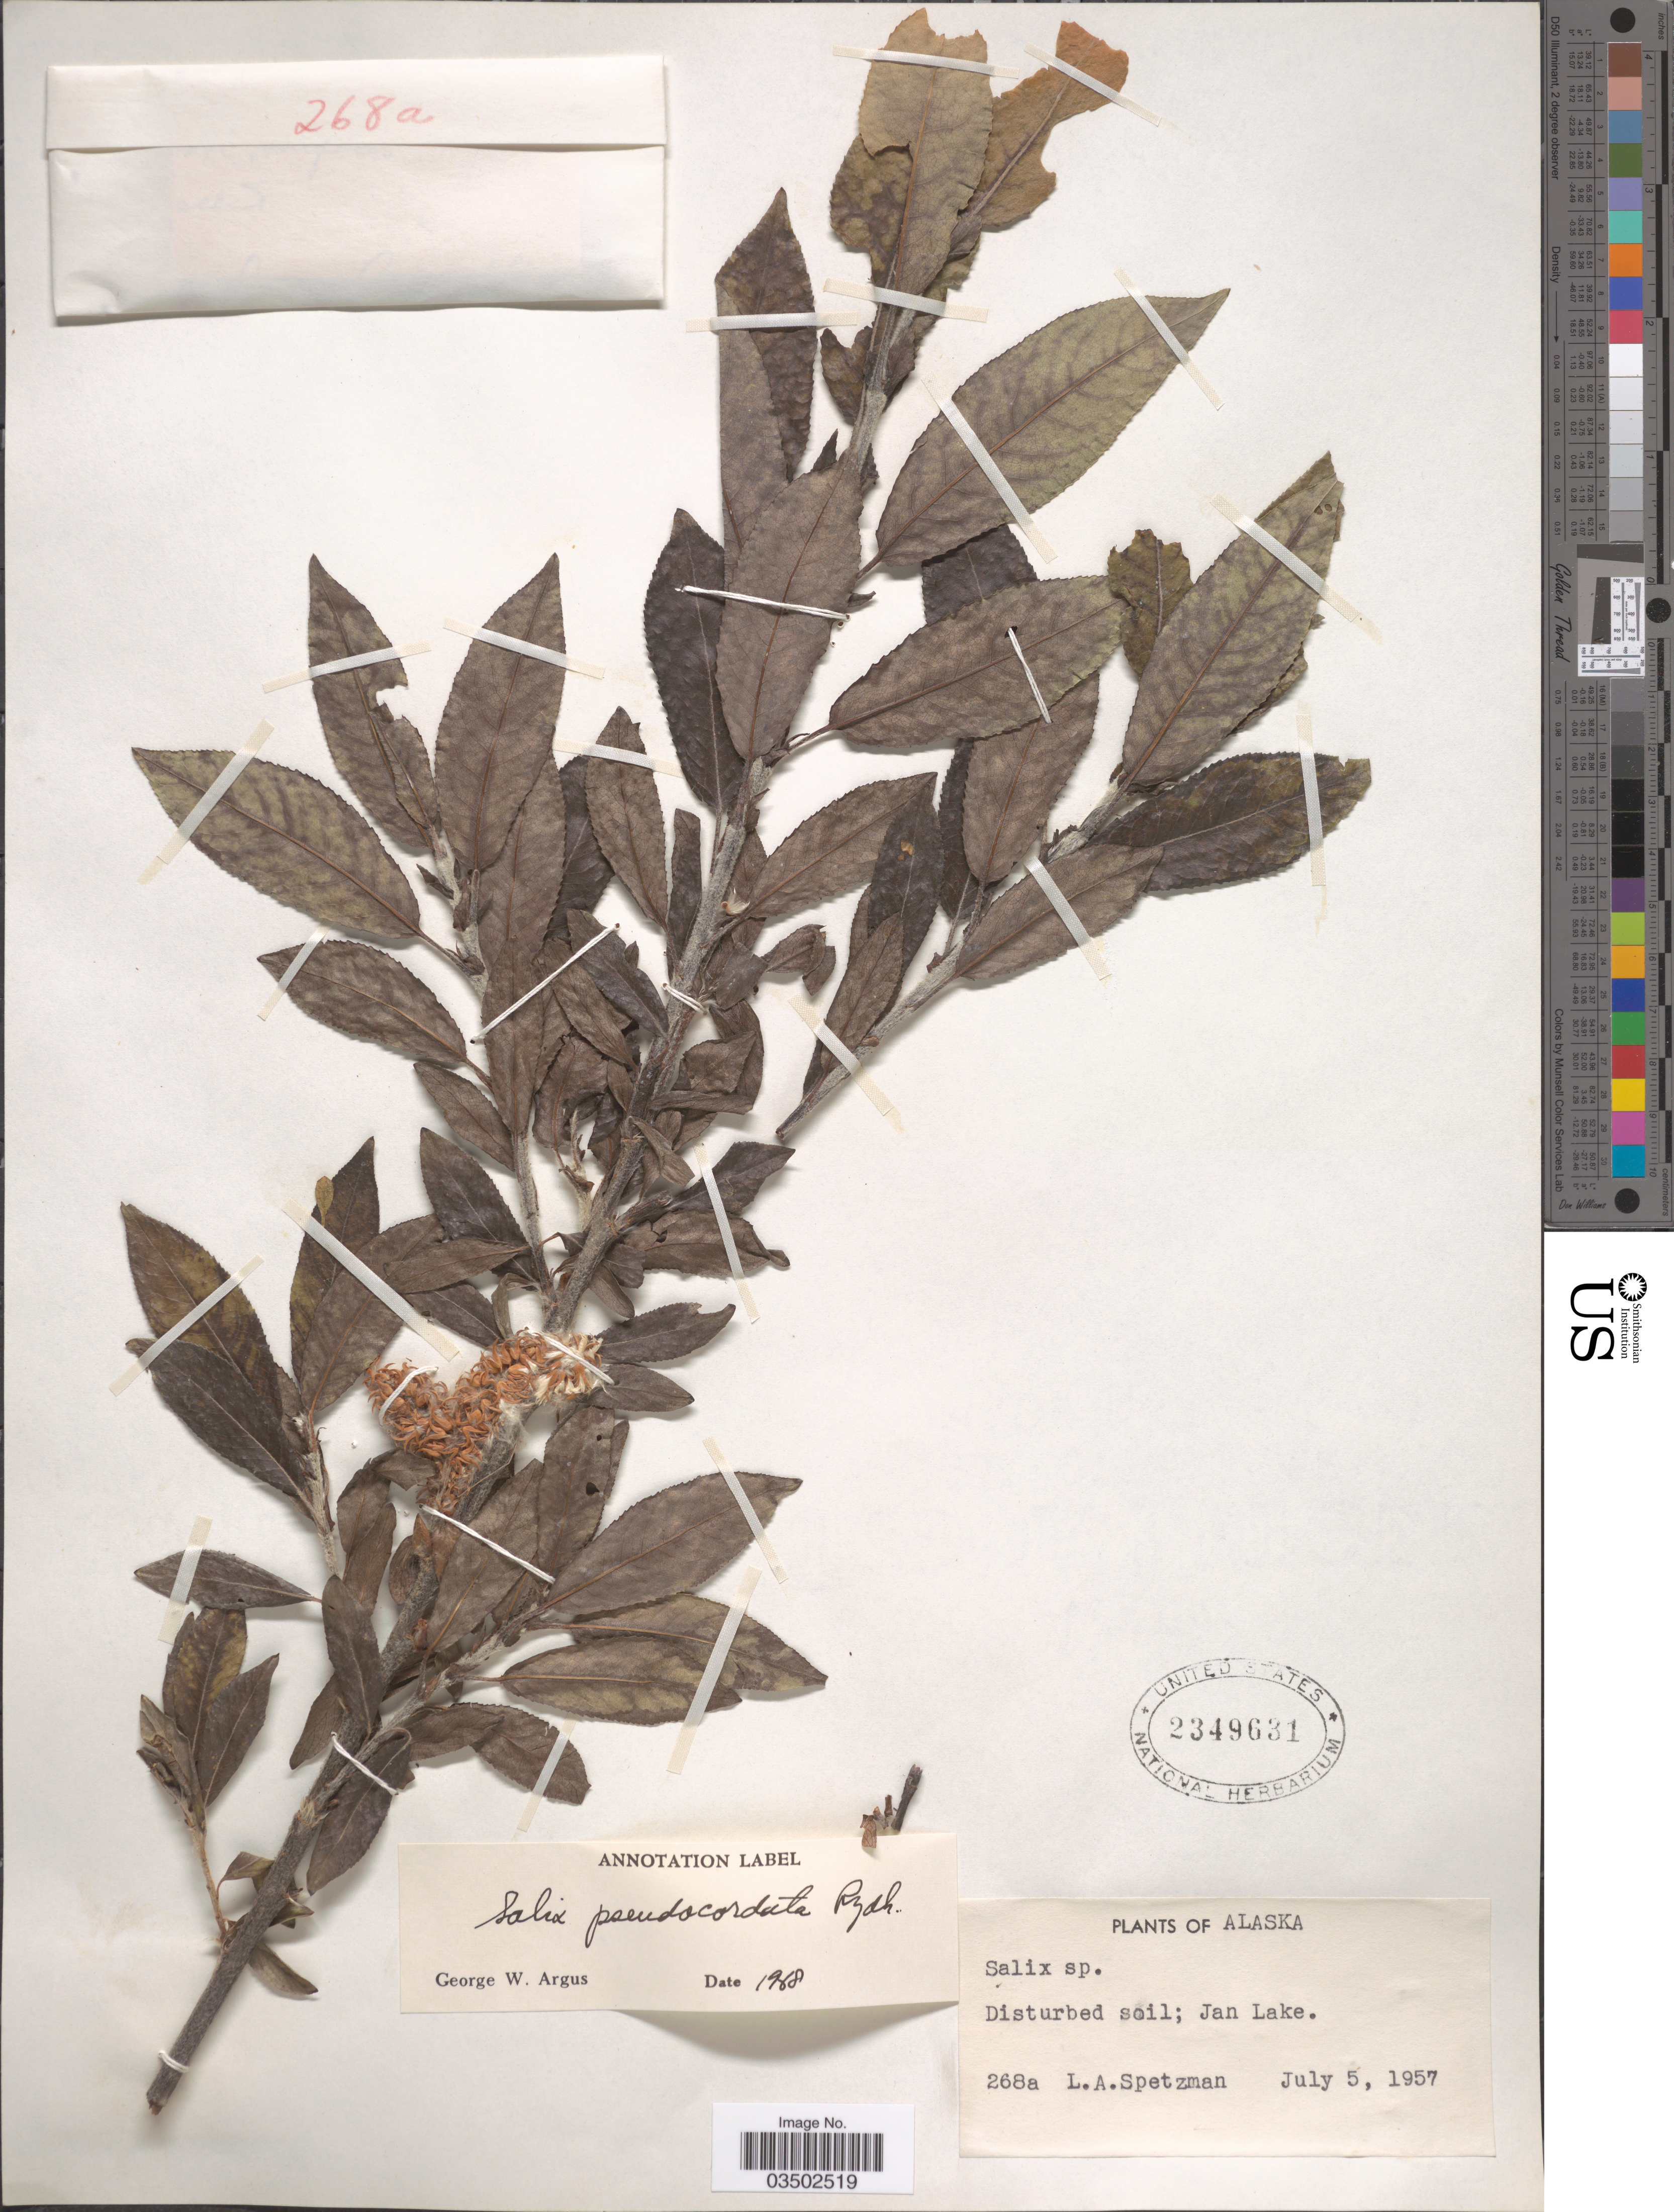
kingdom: Plantae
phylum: Tracheophyta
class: Magnoliopsida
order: Malpighiales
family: Salicaceae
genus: Salix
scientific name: Salix pseudocordata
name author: (Andersson) Andersson ex Rydb.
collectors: L. Spetzman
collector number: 268a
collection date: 1957-07-05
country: United States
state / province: Alaska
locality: Jan Lake.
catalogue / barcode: US 2349631